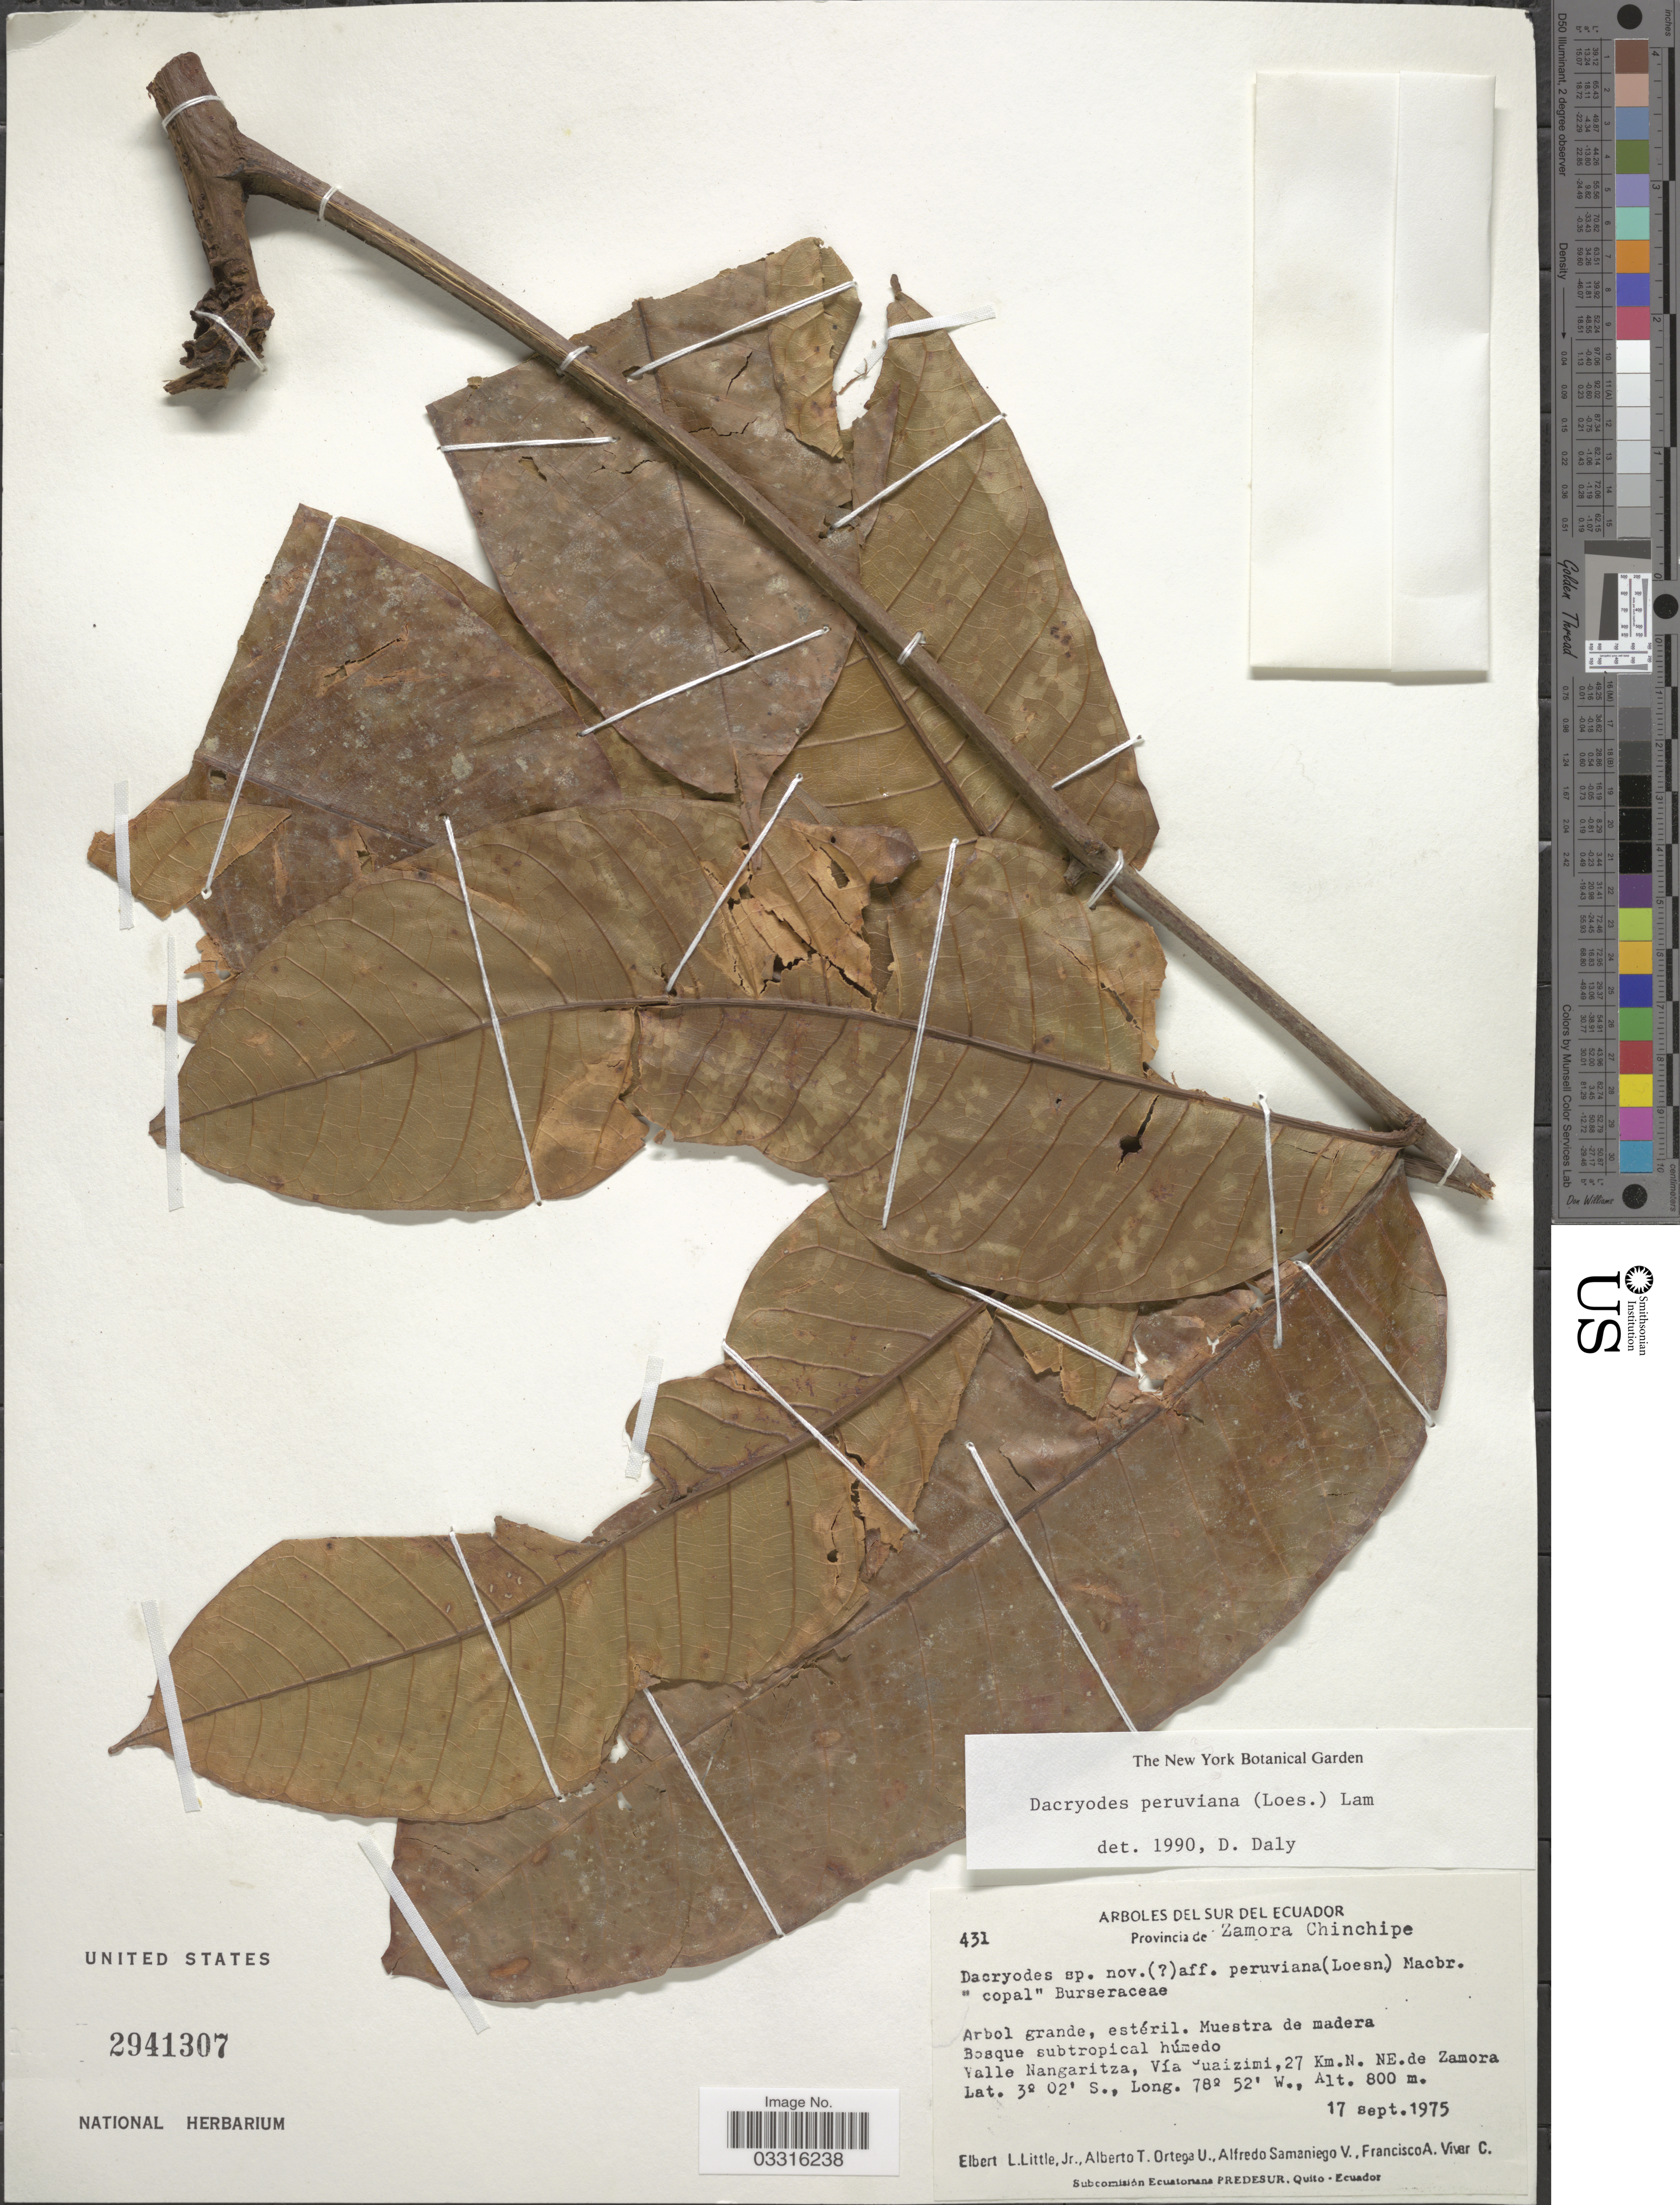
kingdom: Plantae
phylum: Tracheophyta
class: Magnoliopsida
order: Sapindales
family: Burseraceae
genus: Dacryodes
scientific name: Dacryodes peruviana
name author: (Loes.) H.J. Lam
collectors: E. L. Little, A. T. Ortega U., A. V. Samaniego & F. A. Vivar C.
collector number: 431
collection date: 1975-09-17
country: Ecuador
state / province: Zamora-Chinchipe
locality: Valle Nangaritza, Vía Guaizimi, 27 Km. N. NE. de Zamora.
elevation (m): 800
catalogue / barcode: US 2941307